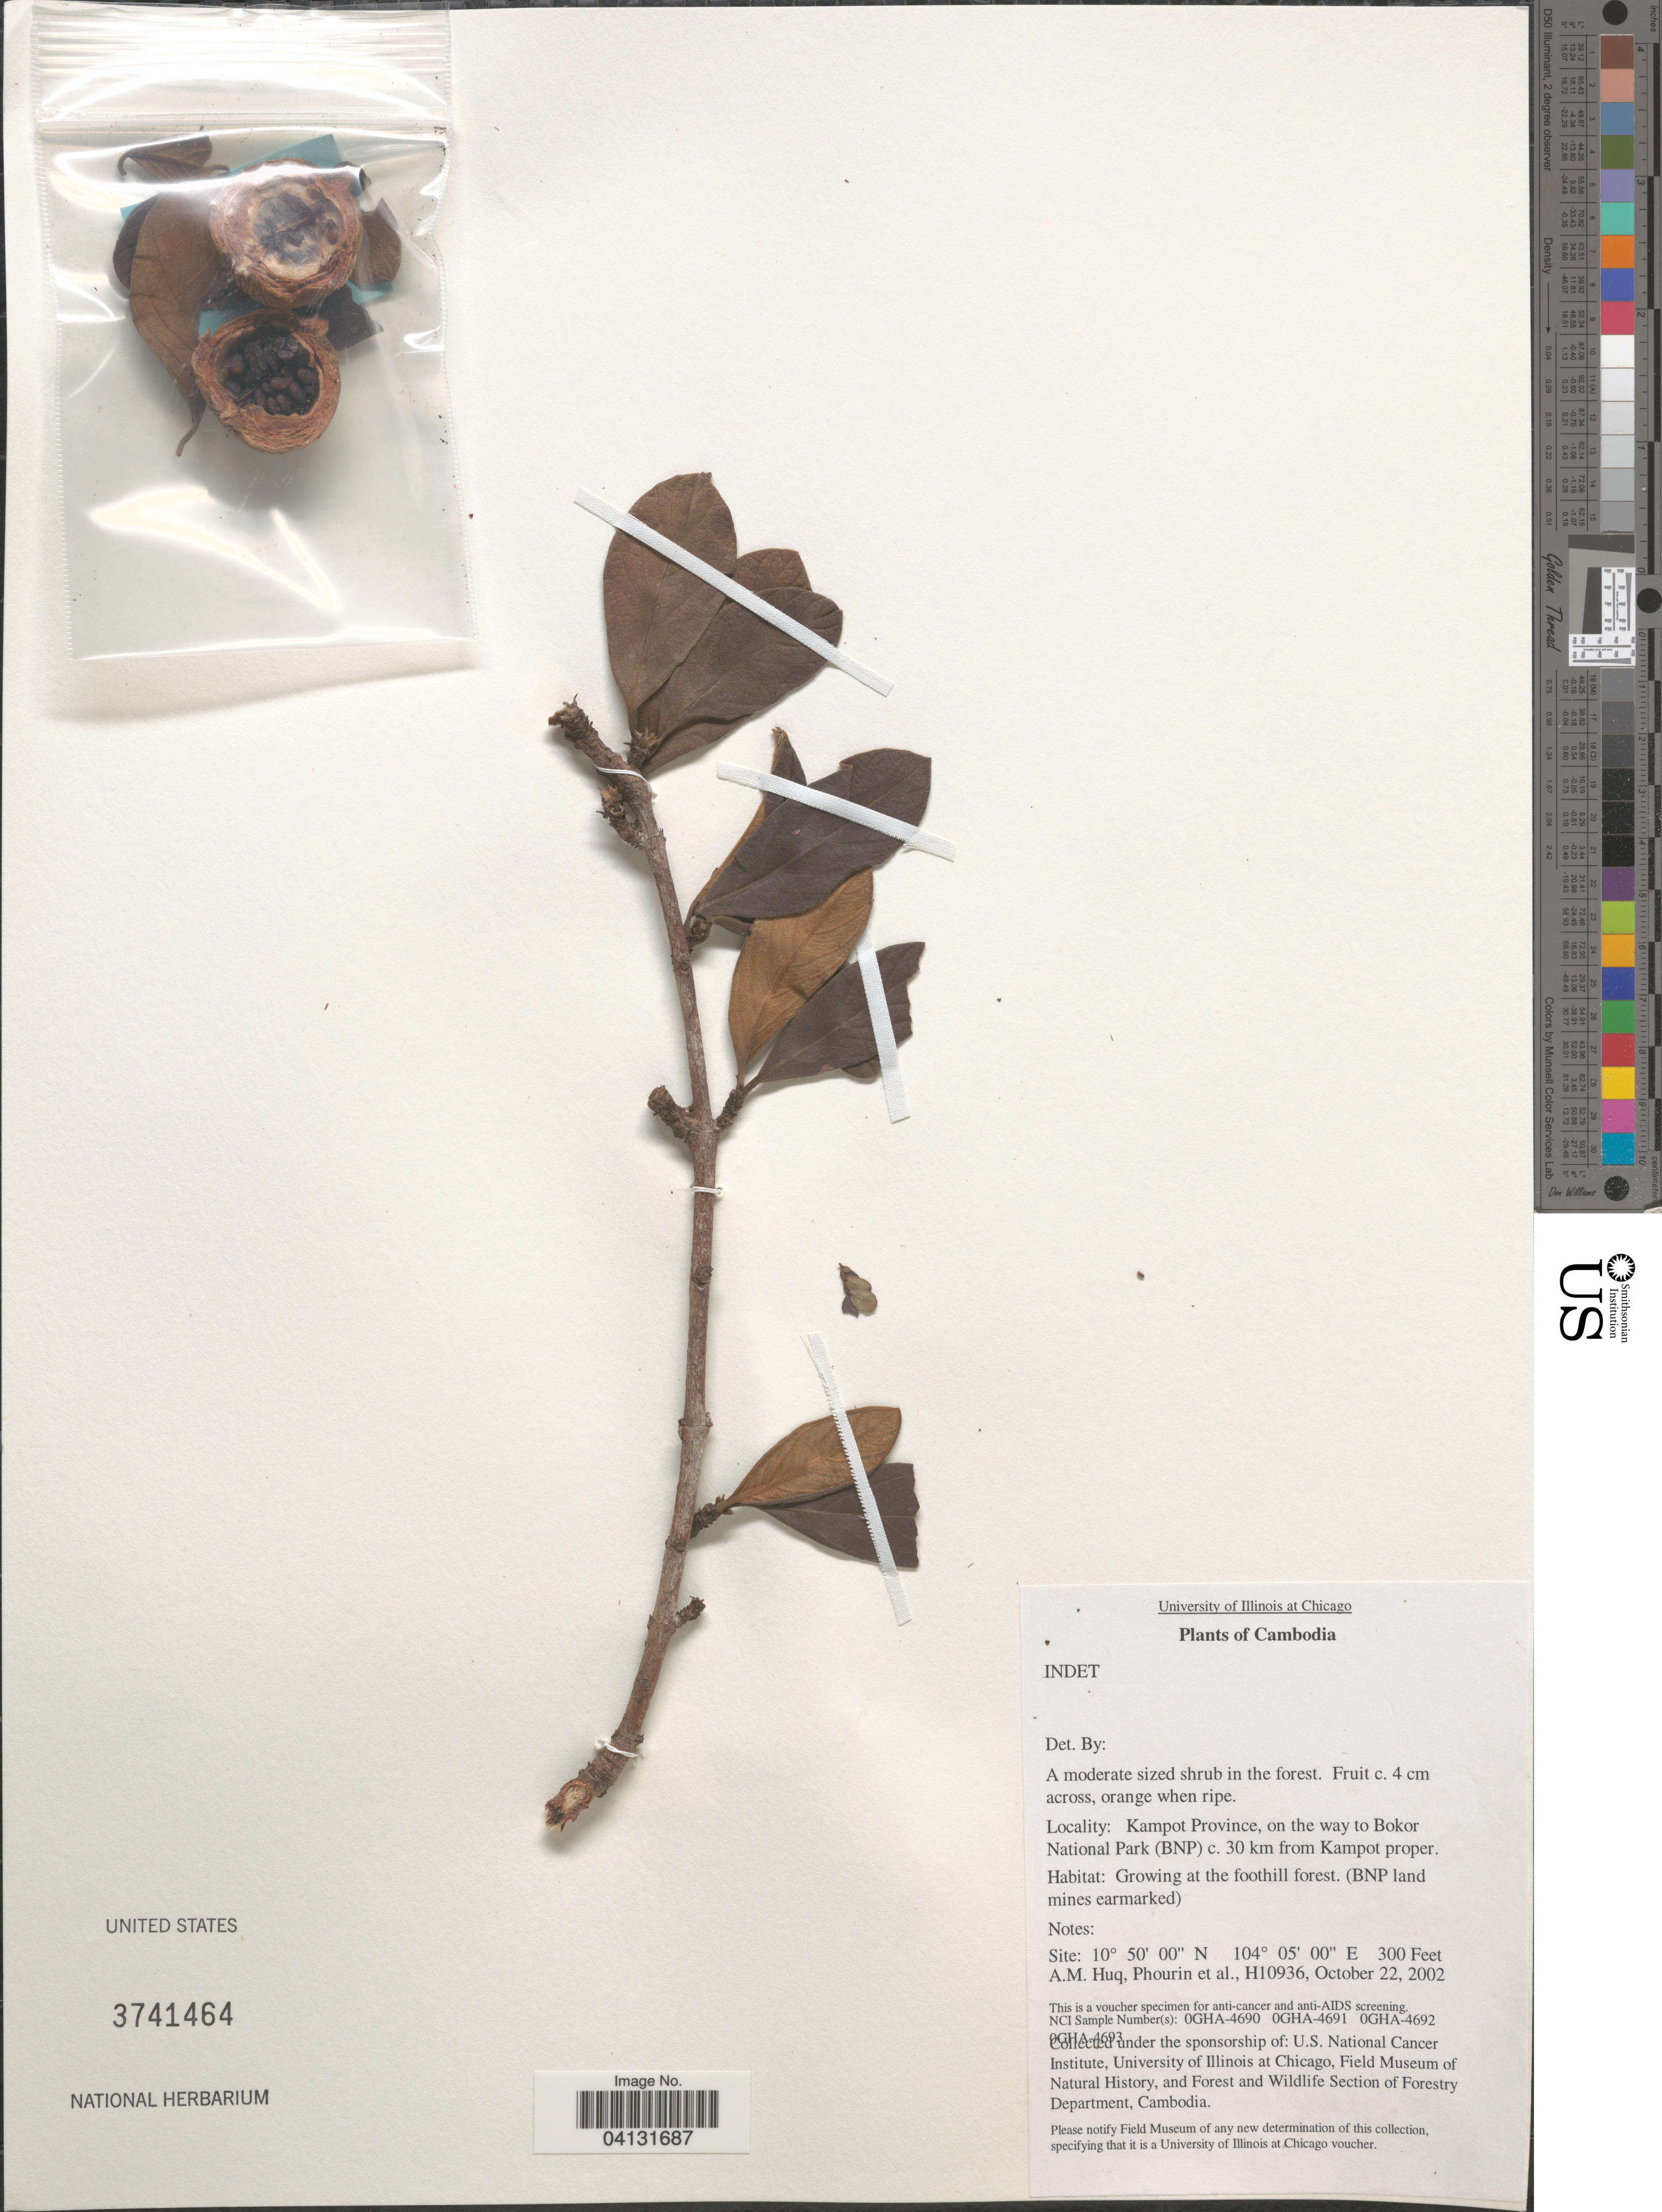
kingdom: Plantae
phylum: Tracheophyta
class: Magnoliopsida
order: Gentianales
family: Rubiaceae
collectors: A. M. Huq, -- Phourin & et al.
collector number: H10936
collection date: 2002-10-22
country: Cambodia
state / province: Kâmpât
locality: Kampot Province, on the way to Bokor National Park (BNP) c. 30 km from Kampot proper.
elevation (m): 91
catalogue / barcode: US 3741464